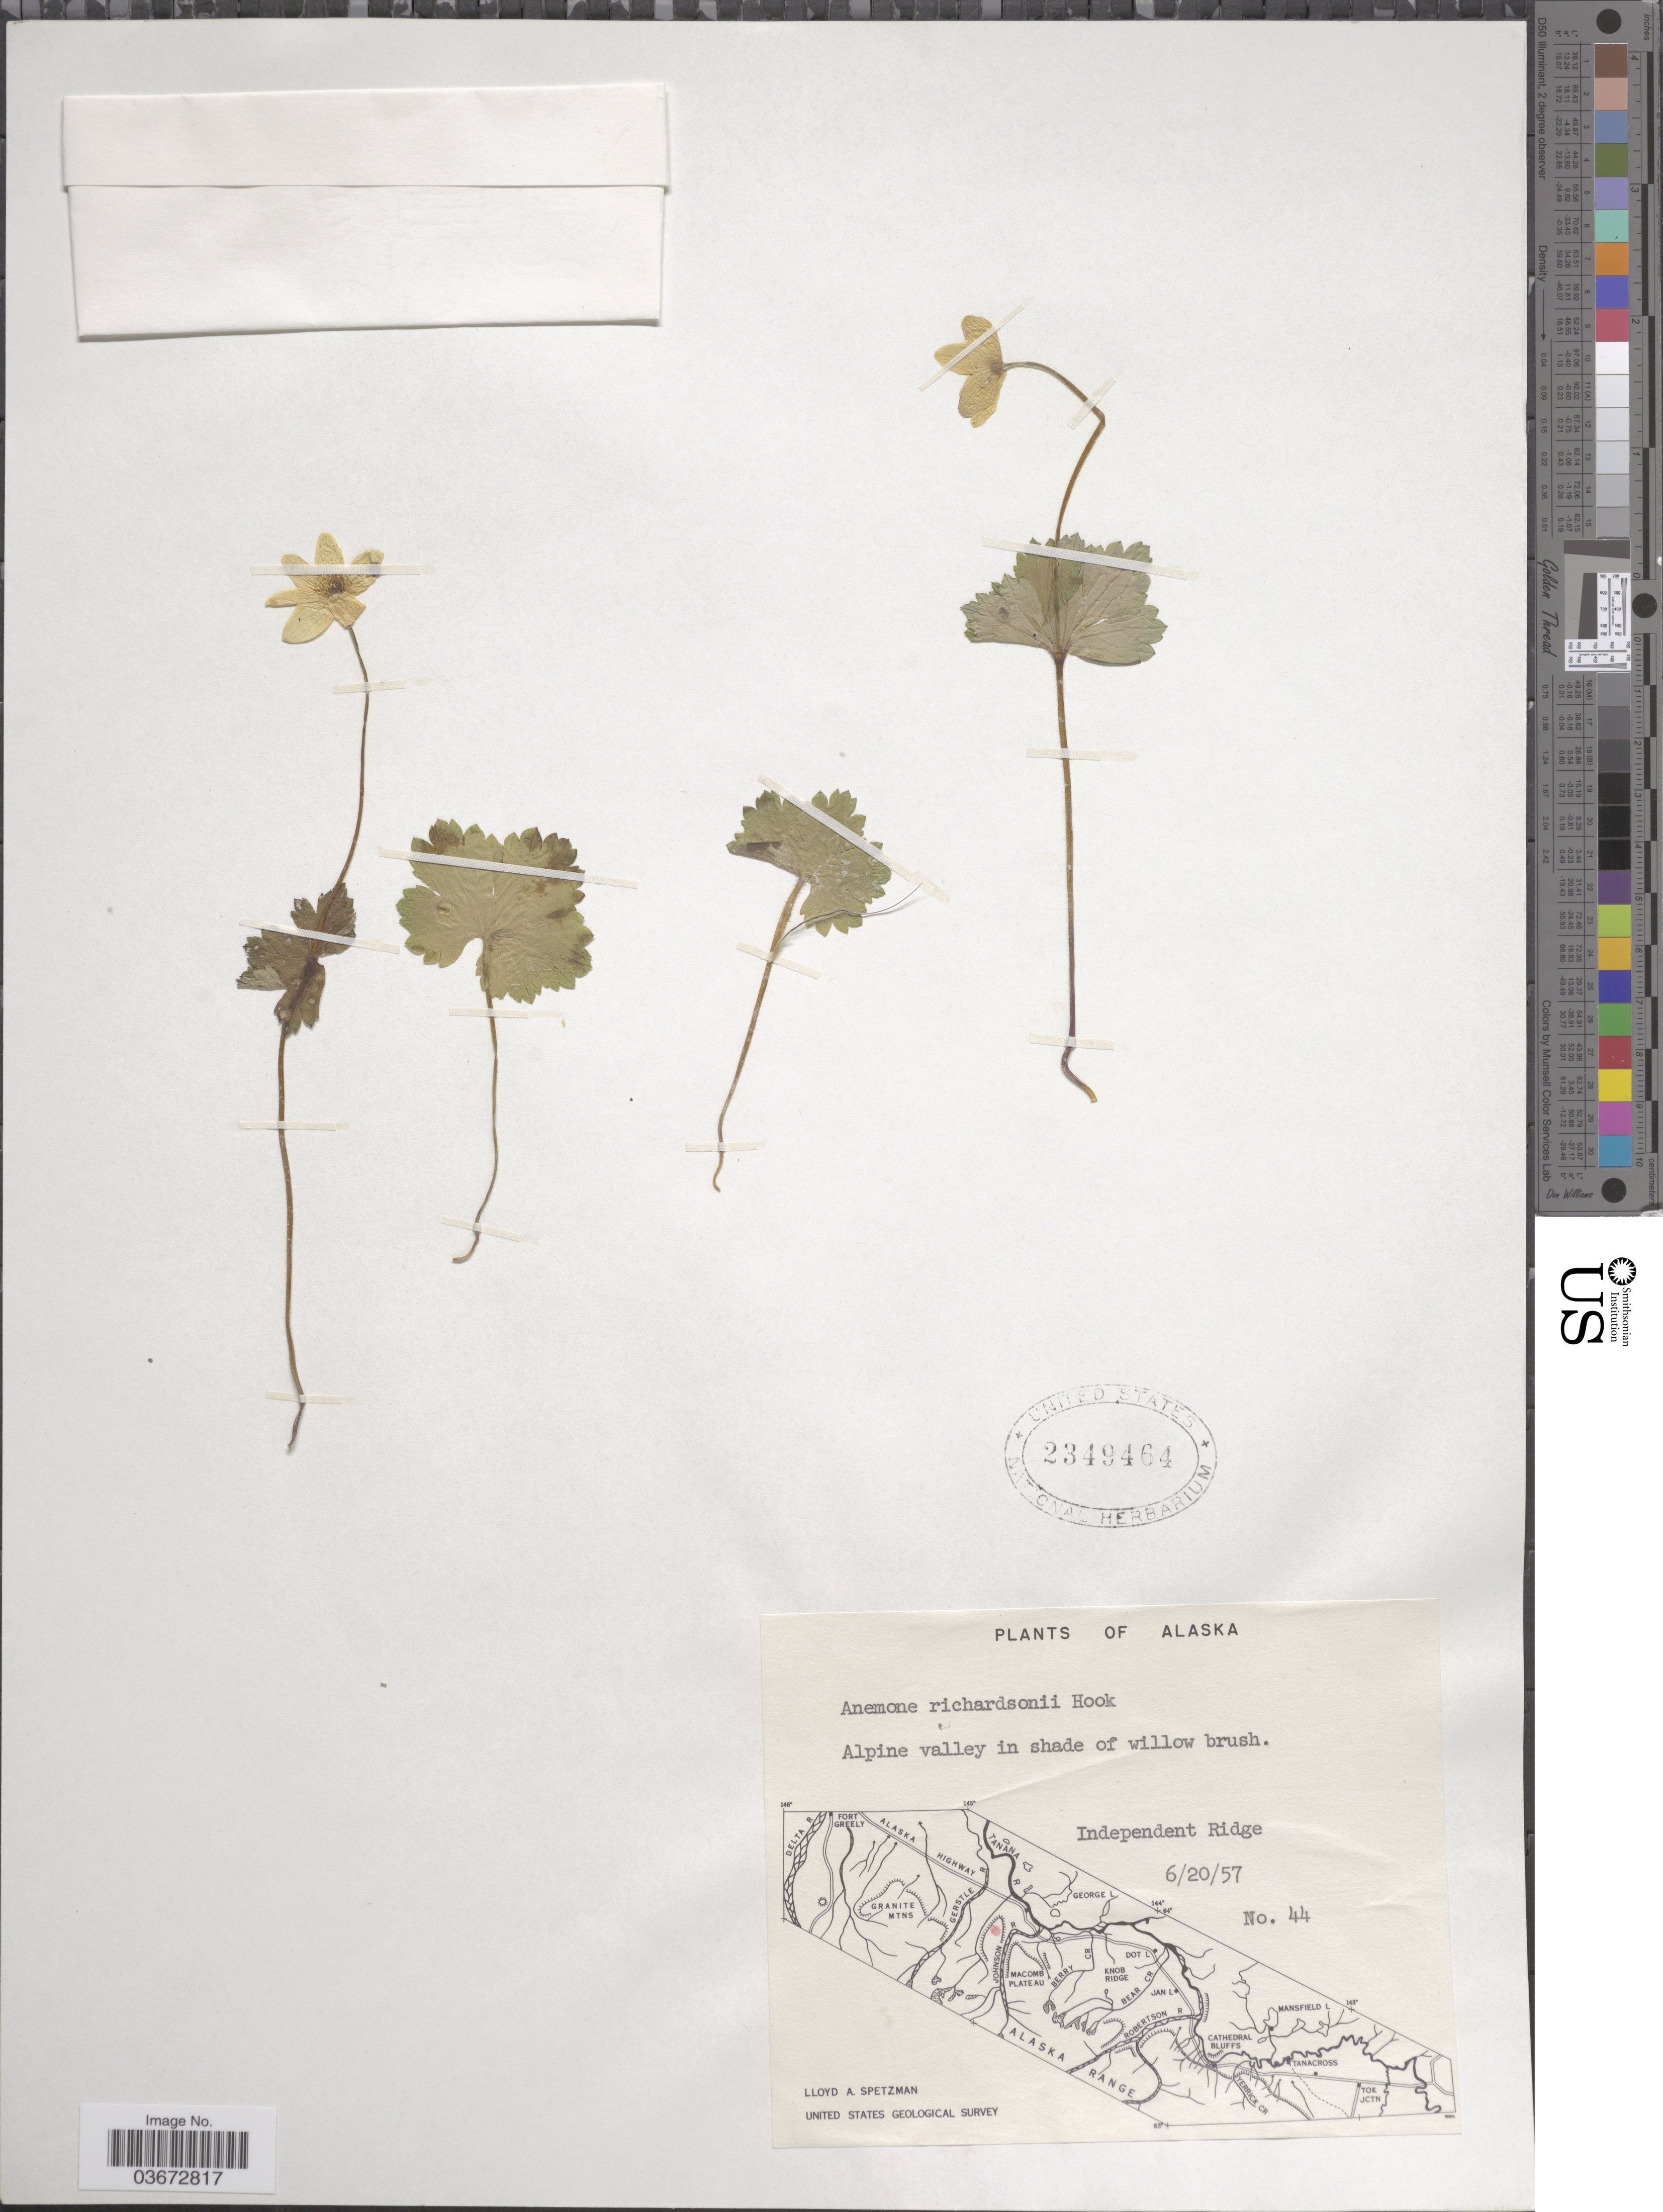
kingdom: Plantae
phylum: Tracheophyta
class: Magnoliopsida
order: Ranunculales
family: Ranunculaceae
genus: Anemone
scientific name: Anemone richardsonii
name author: Hook.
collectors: L. Spetzman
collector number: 44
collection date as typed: Transcribed d/m/y: 20/6/57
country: United States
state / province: Alaska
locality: Alpine valley in shade of willow brush. Independent Ridge.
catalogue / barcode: US 2349464